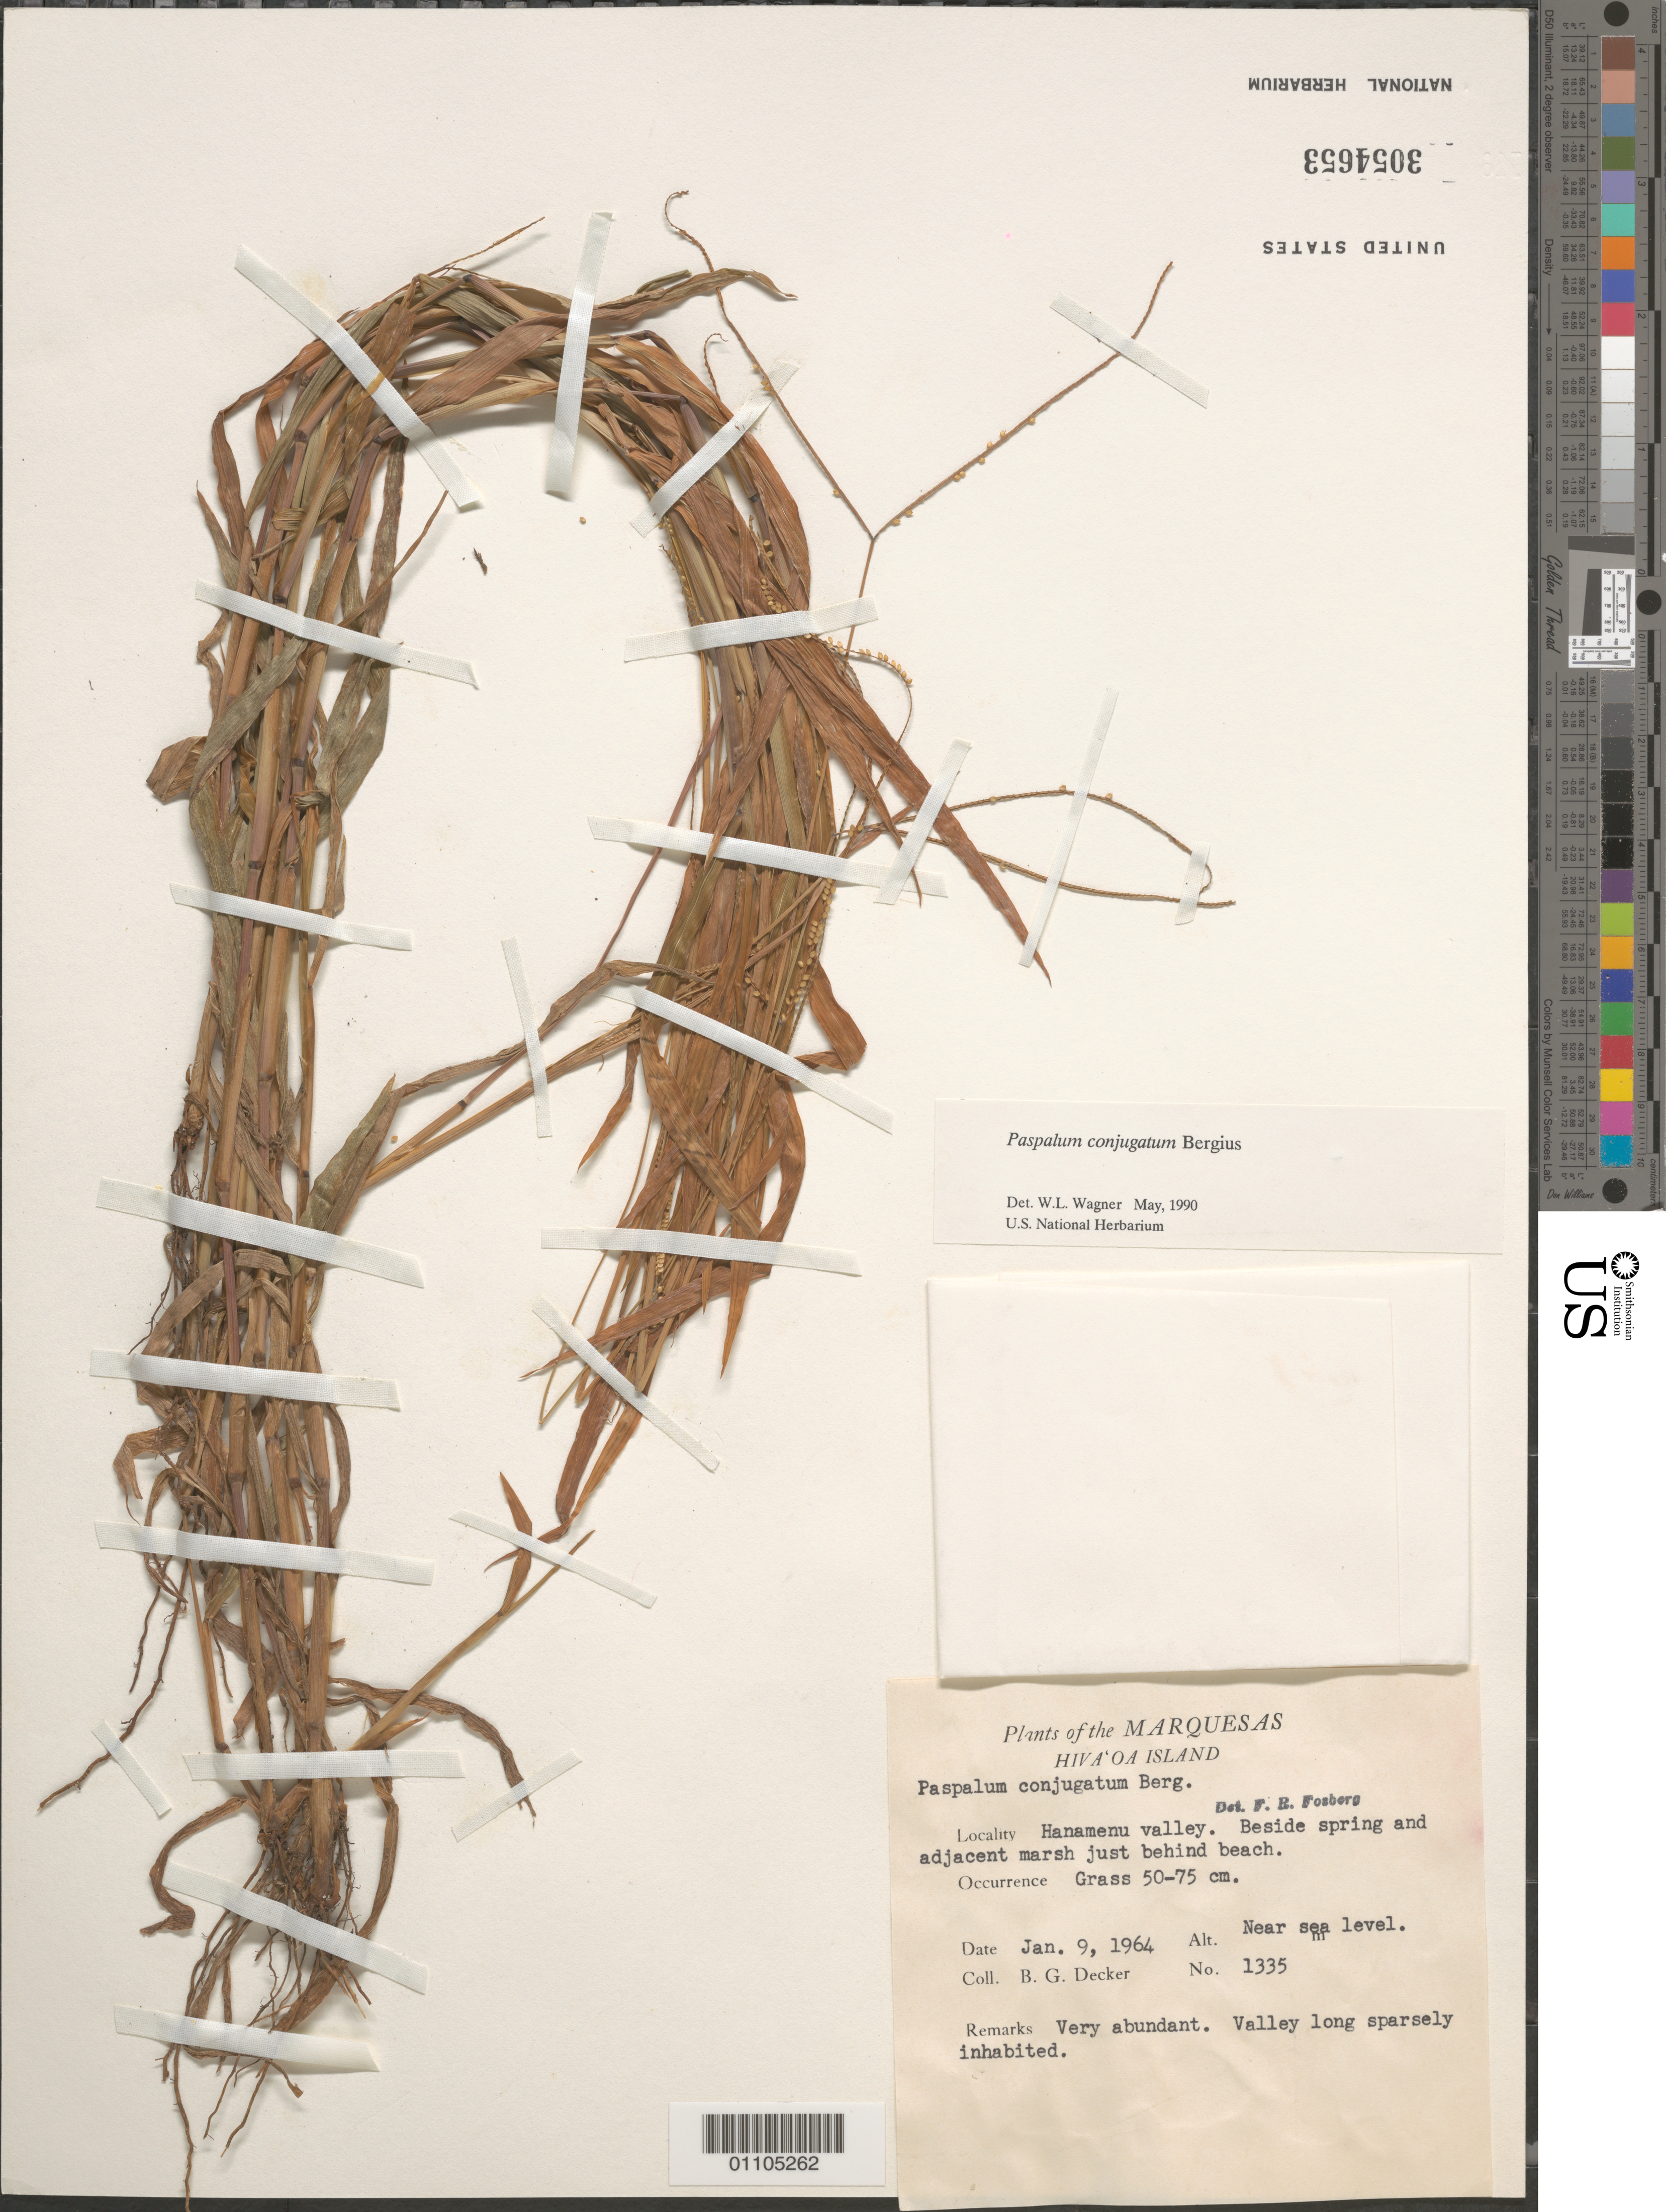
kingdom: Plantae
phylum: Tracheophyta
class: Liliopsida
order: Poales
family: Poaceae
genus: Paspalum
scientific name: Paspalum conjugatum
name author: P.J. Bergius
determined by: Wagner, W. L., (BOT), Smithsonian Institution - National Museum of Natural History (UNITED STATES)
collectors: B. G. Decker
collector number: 1335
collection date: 1964-01-09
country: French Polynesia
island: Hiva Oa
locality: Hanamenu Valley, beside spring and adjacent marsh just behind beach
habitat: valley long sparsely inhabited; near sea level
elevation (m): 0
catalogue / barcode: US 3054653